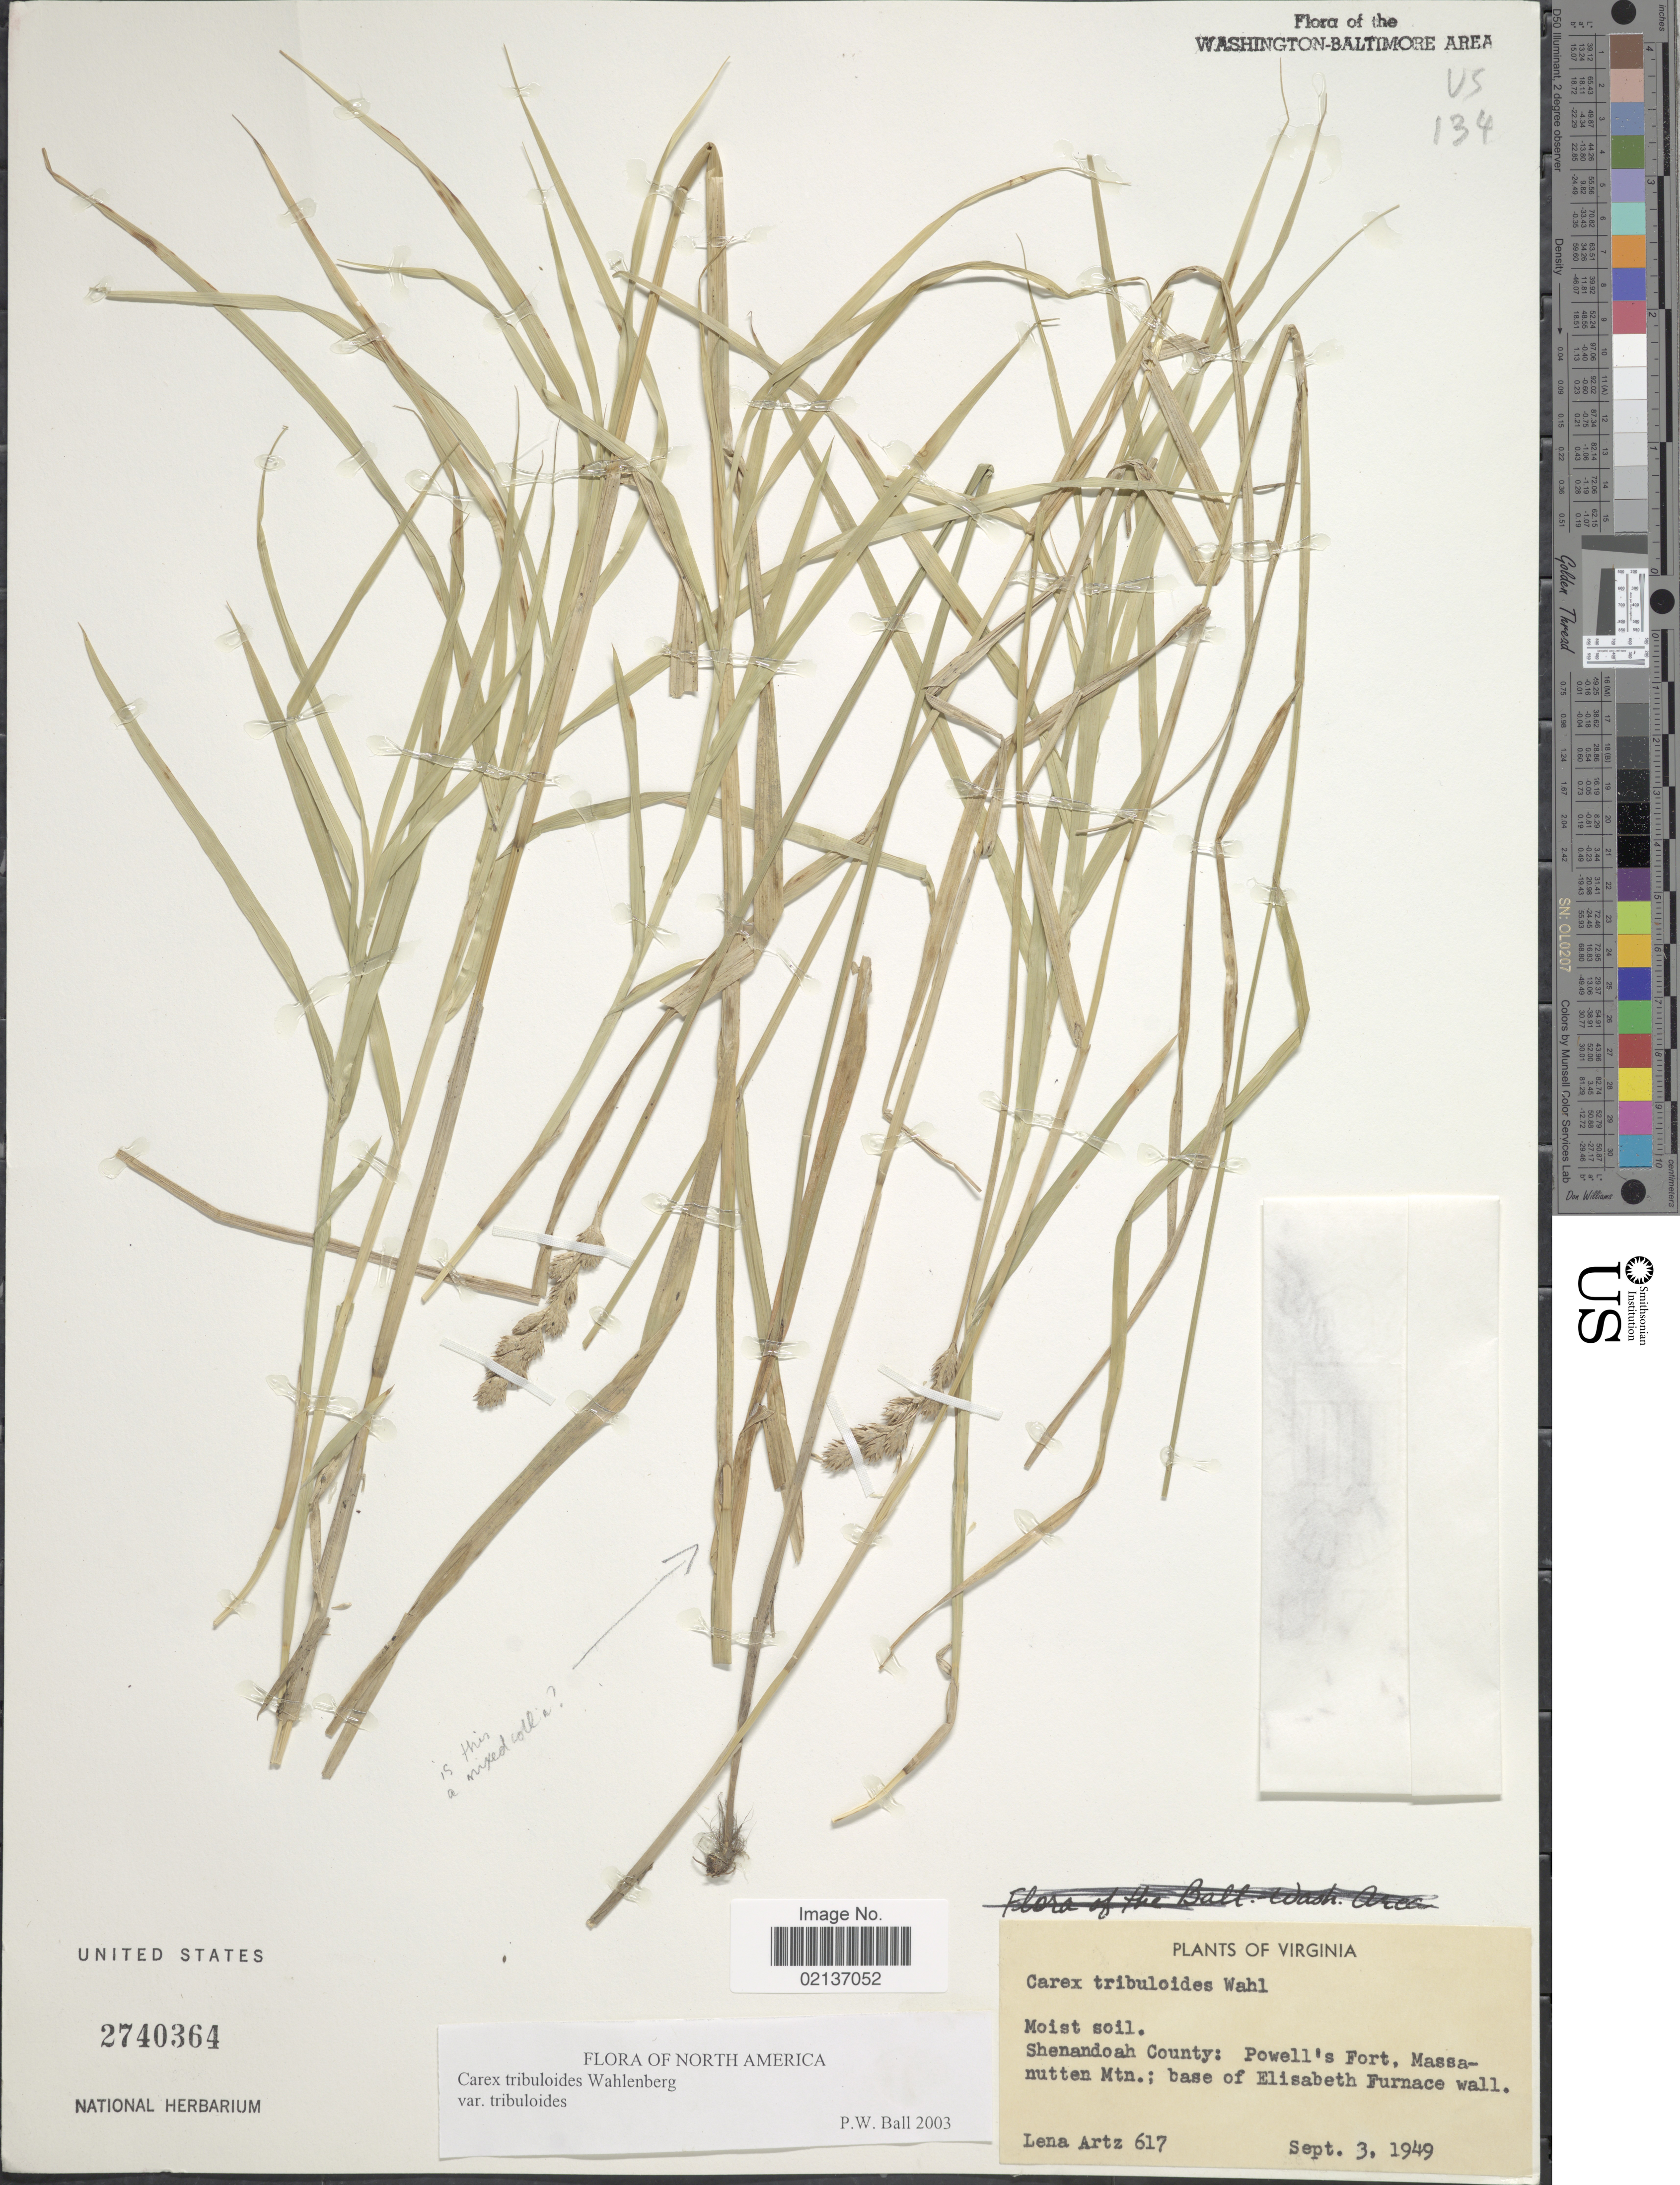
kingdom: Plantae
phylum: Tracheophyta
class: Liliopsida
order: Poales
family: Cyperaceae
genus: Carex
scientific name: Carex tribuloides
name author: Wahlenb.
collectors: L. Artz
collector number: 617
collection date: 1949-09-03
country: United States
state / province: Virginia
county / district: Shenandoah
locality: Shenandoah County, Powell's Fort, Massanutten Mtn, base of Elisabeth Furnace Wall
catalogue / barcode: US 2740364